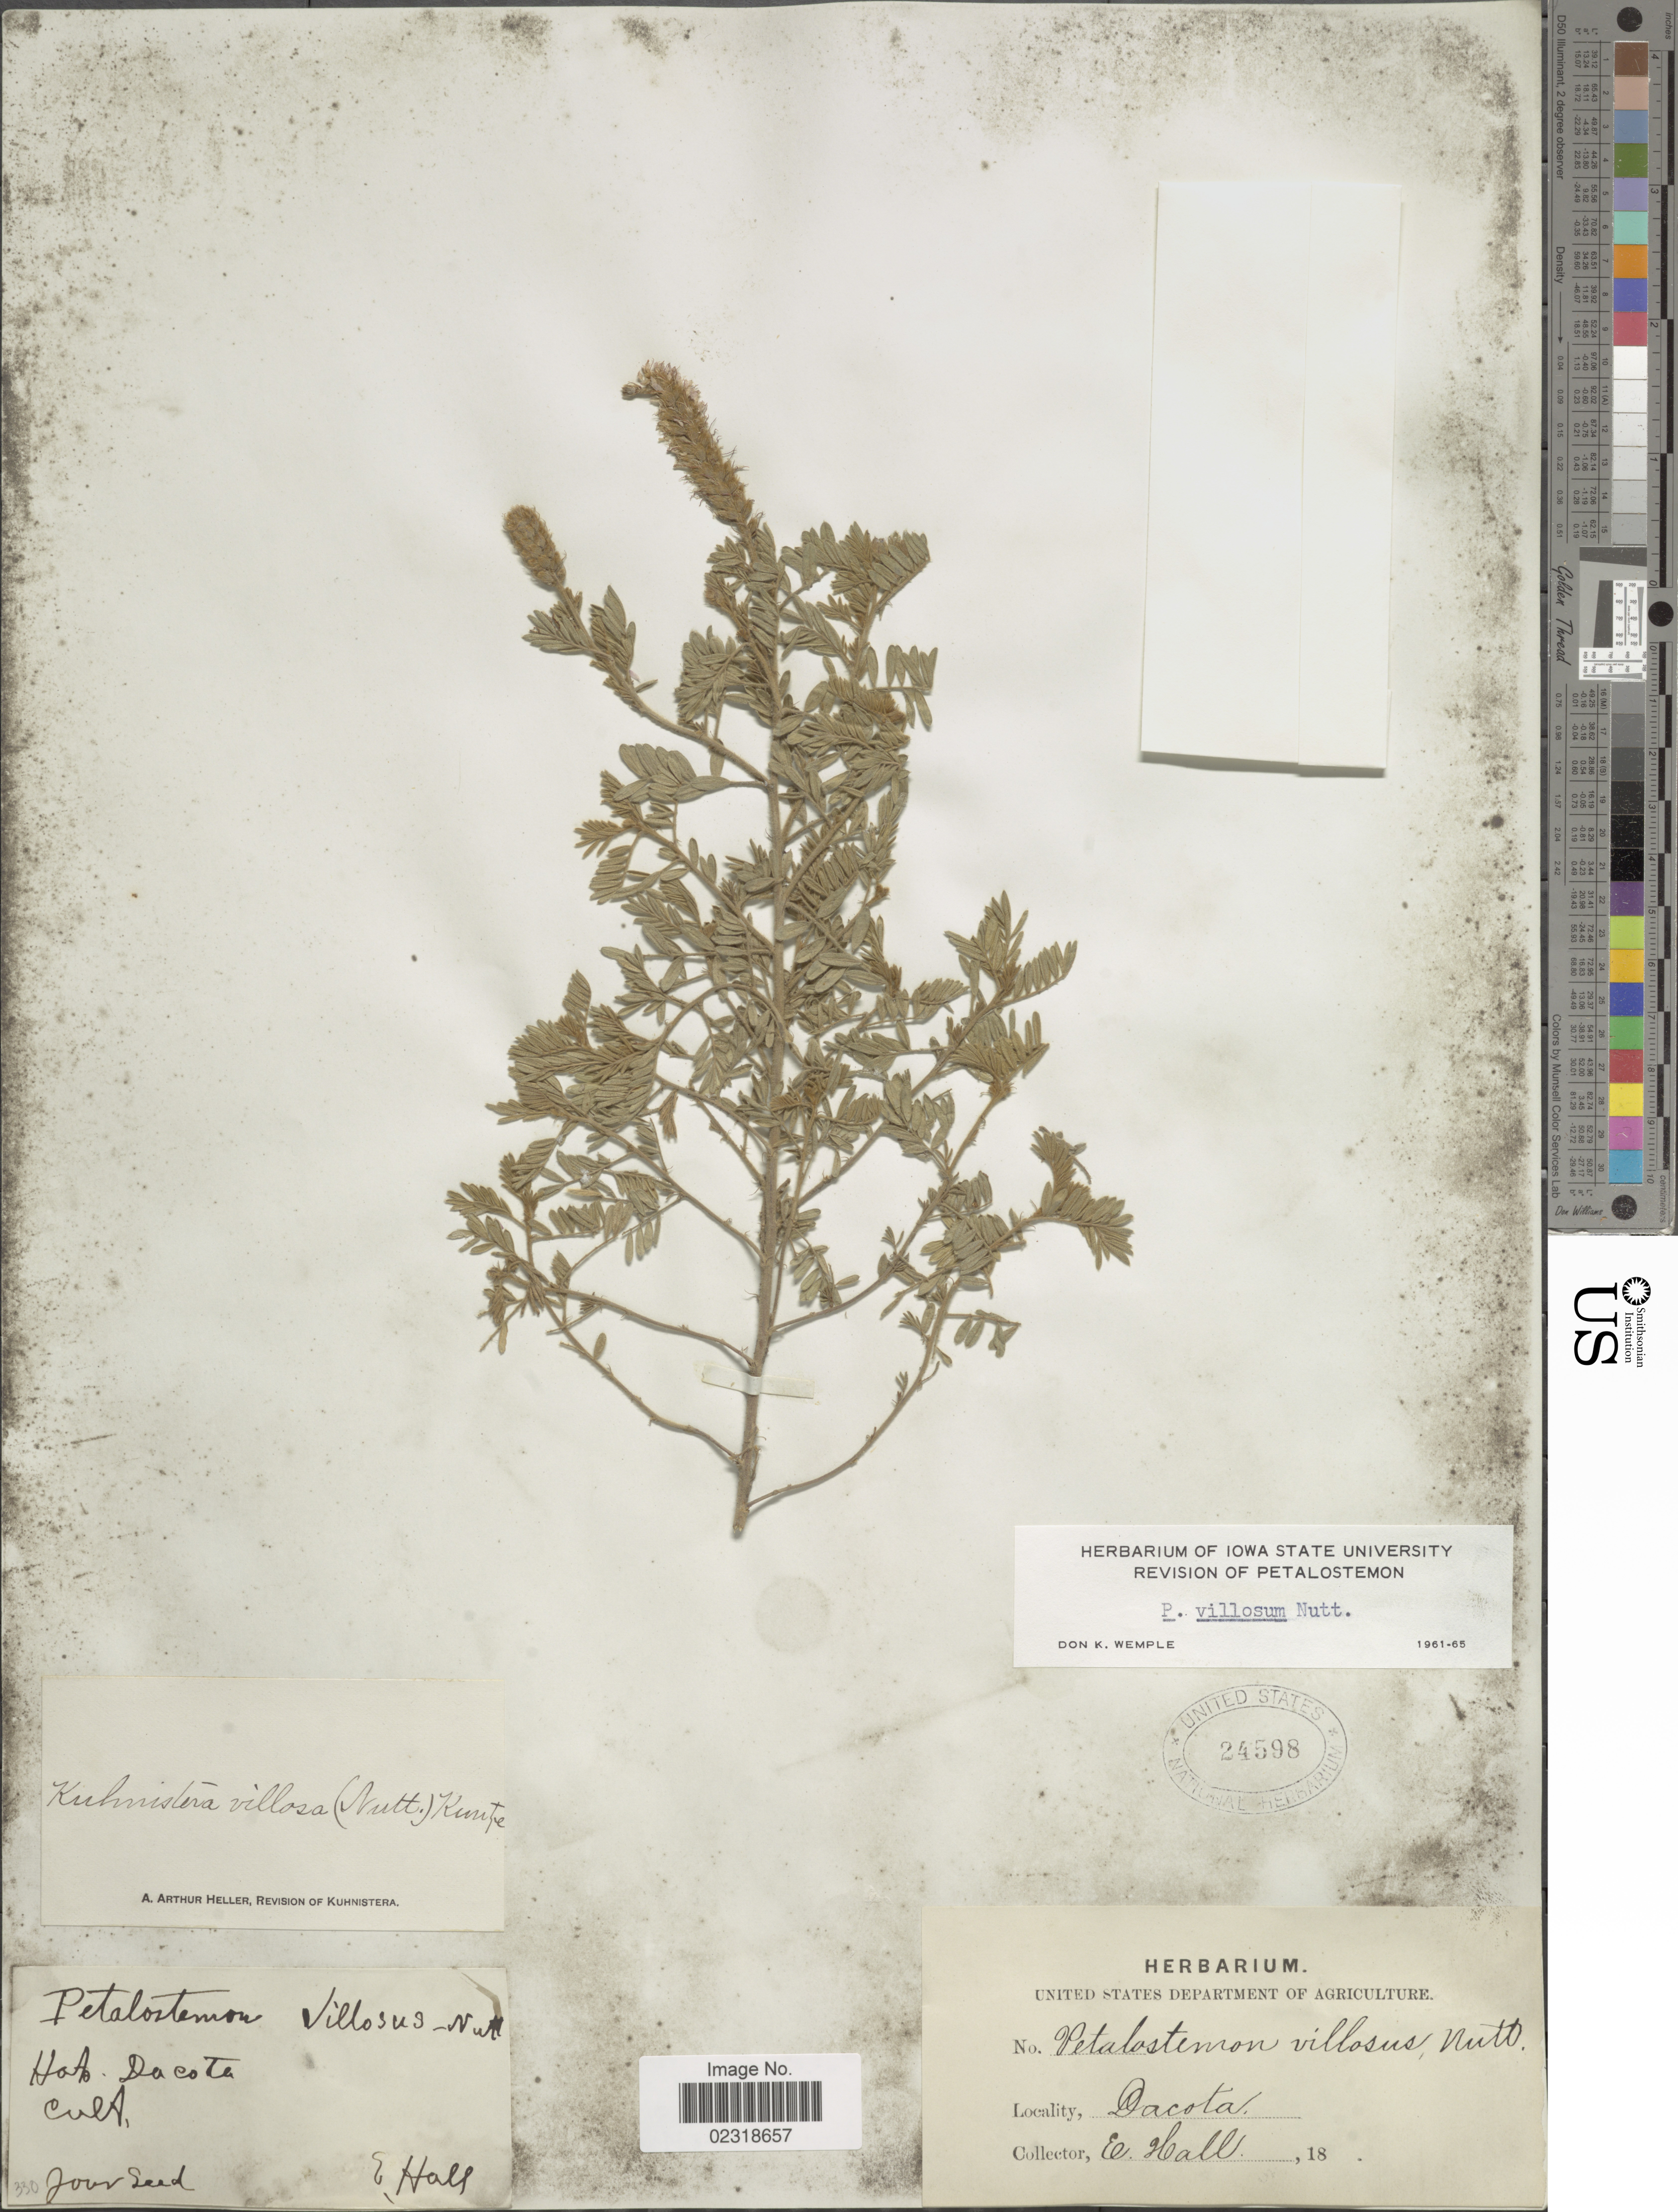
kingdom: Plantae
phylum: Tracheophyta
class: Magnoliopsida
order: Fabales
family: Fabaceae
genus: Dalea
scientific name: Dalea villosa var. villosa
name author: (Nutt.) Spreng.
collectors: E. Hall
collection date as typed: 18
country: United States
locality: Dakota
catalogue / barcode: US 24598